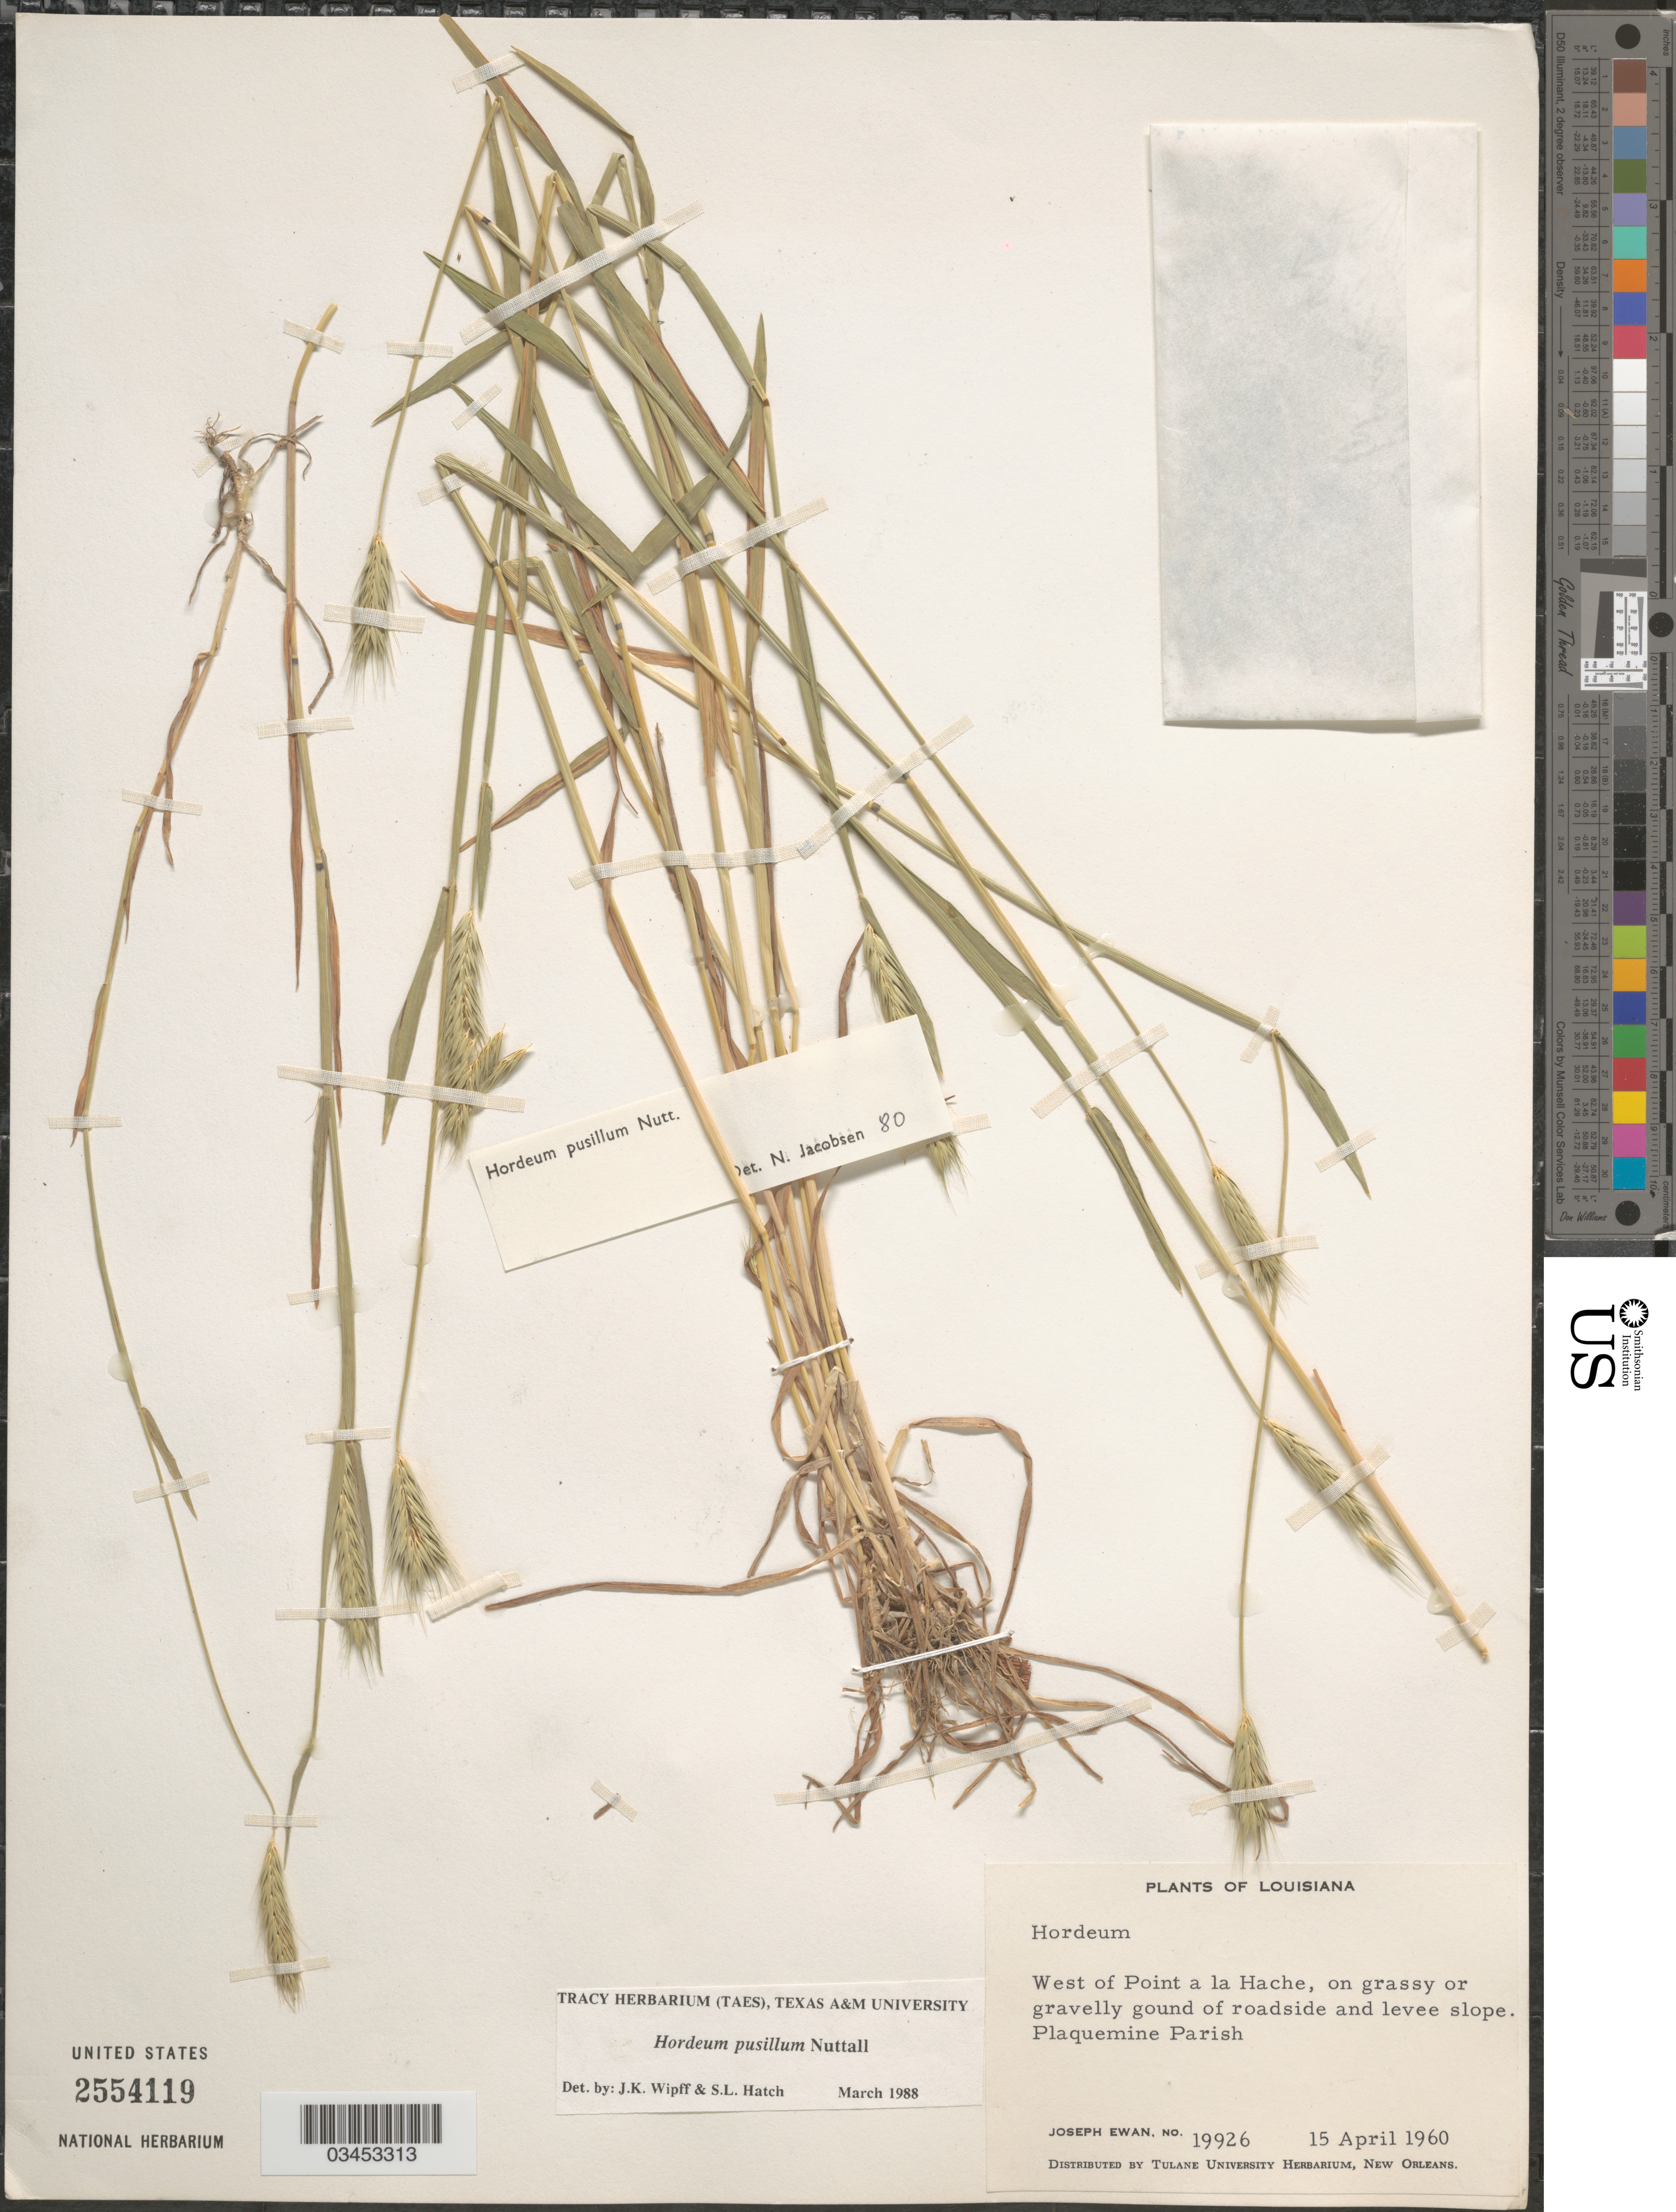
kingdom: Plantae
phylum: Tracheophyta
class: Liliopsida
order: Poales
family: Poaceae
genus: Hordeum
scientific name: Hordeum pusillum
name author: Nutt.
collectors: J. A. Ewan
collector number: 19926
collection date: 1960-04-15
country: United States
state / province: Louisiana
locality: West of Point a la Hache, on grassy or gravelly ground of roadside and levee slope. Plaquemine Parish.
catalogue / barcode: US 2554119